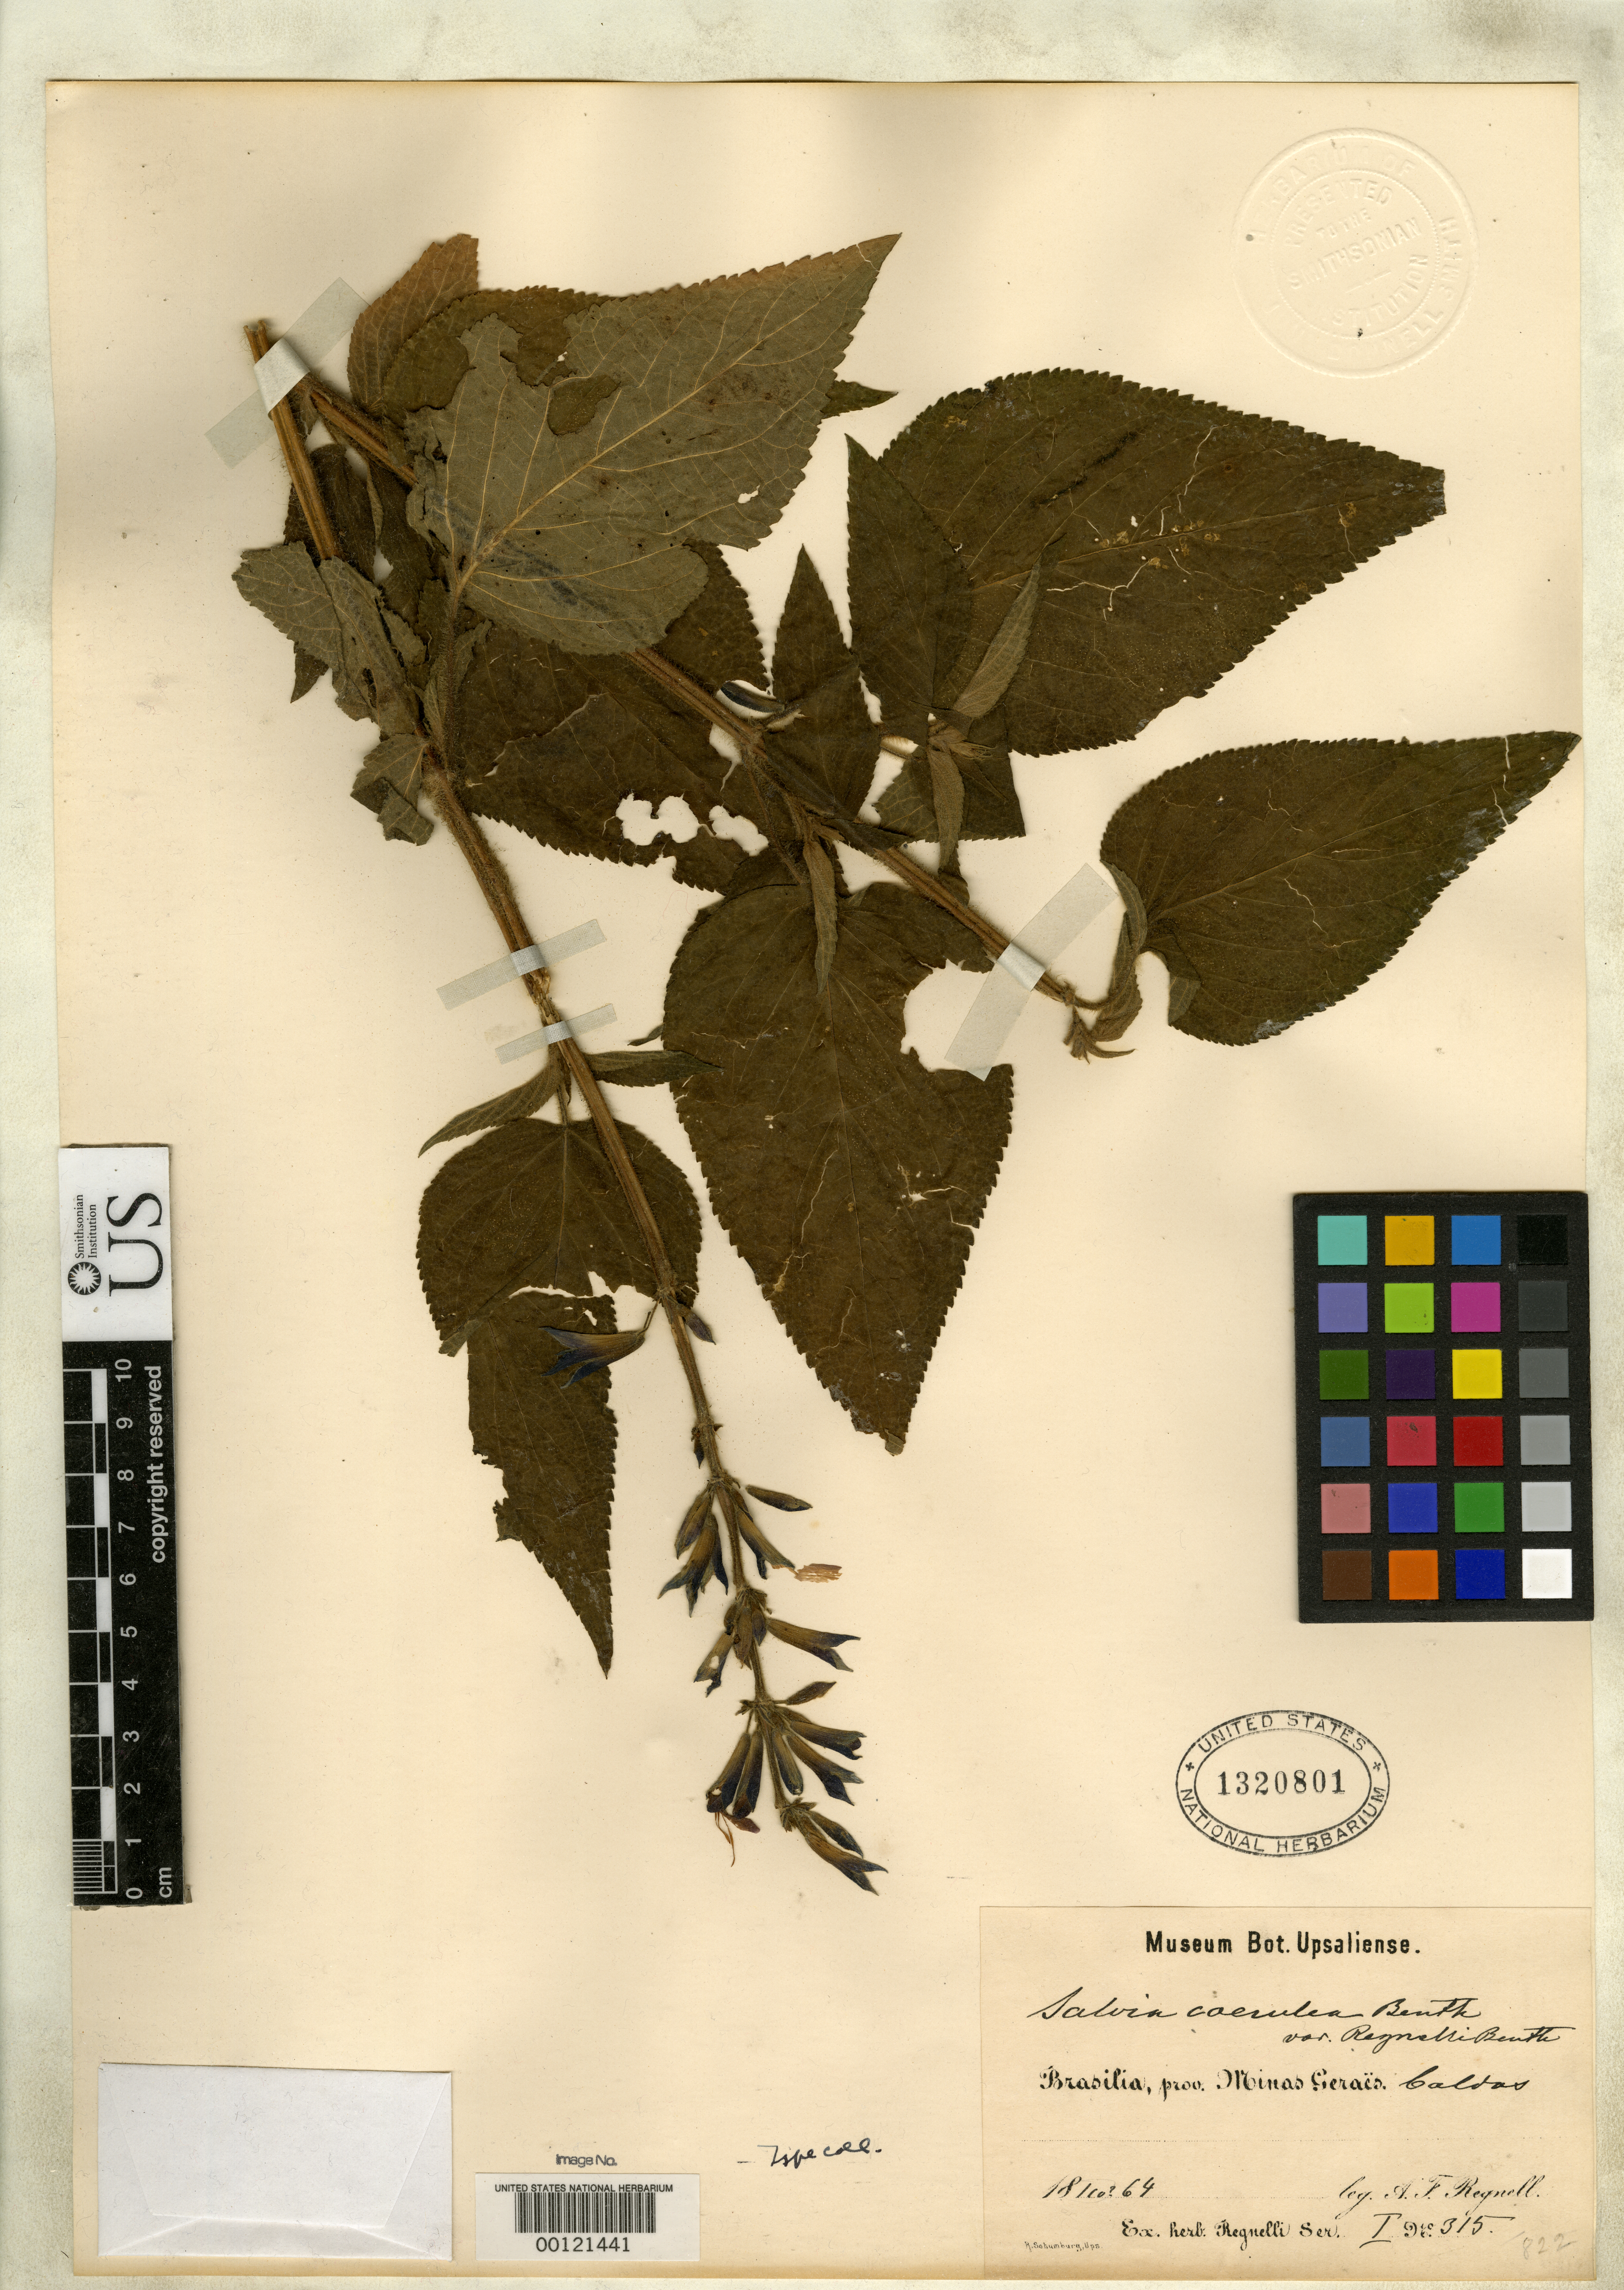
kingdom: Plantae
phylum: Tracheophyta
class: Magnoliopsida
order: Lamiales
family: Lamiaceae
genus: Salvia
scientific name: Salvia coerulea var. regnellii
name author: Benth.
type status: Isotype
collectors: A. F. Regnell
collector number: I.315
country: Brazil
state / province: Minas Gerais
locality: Caldas.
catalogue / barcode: US 1320801